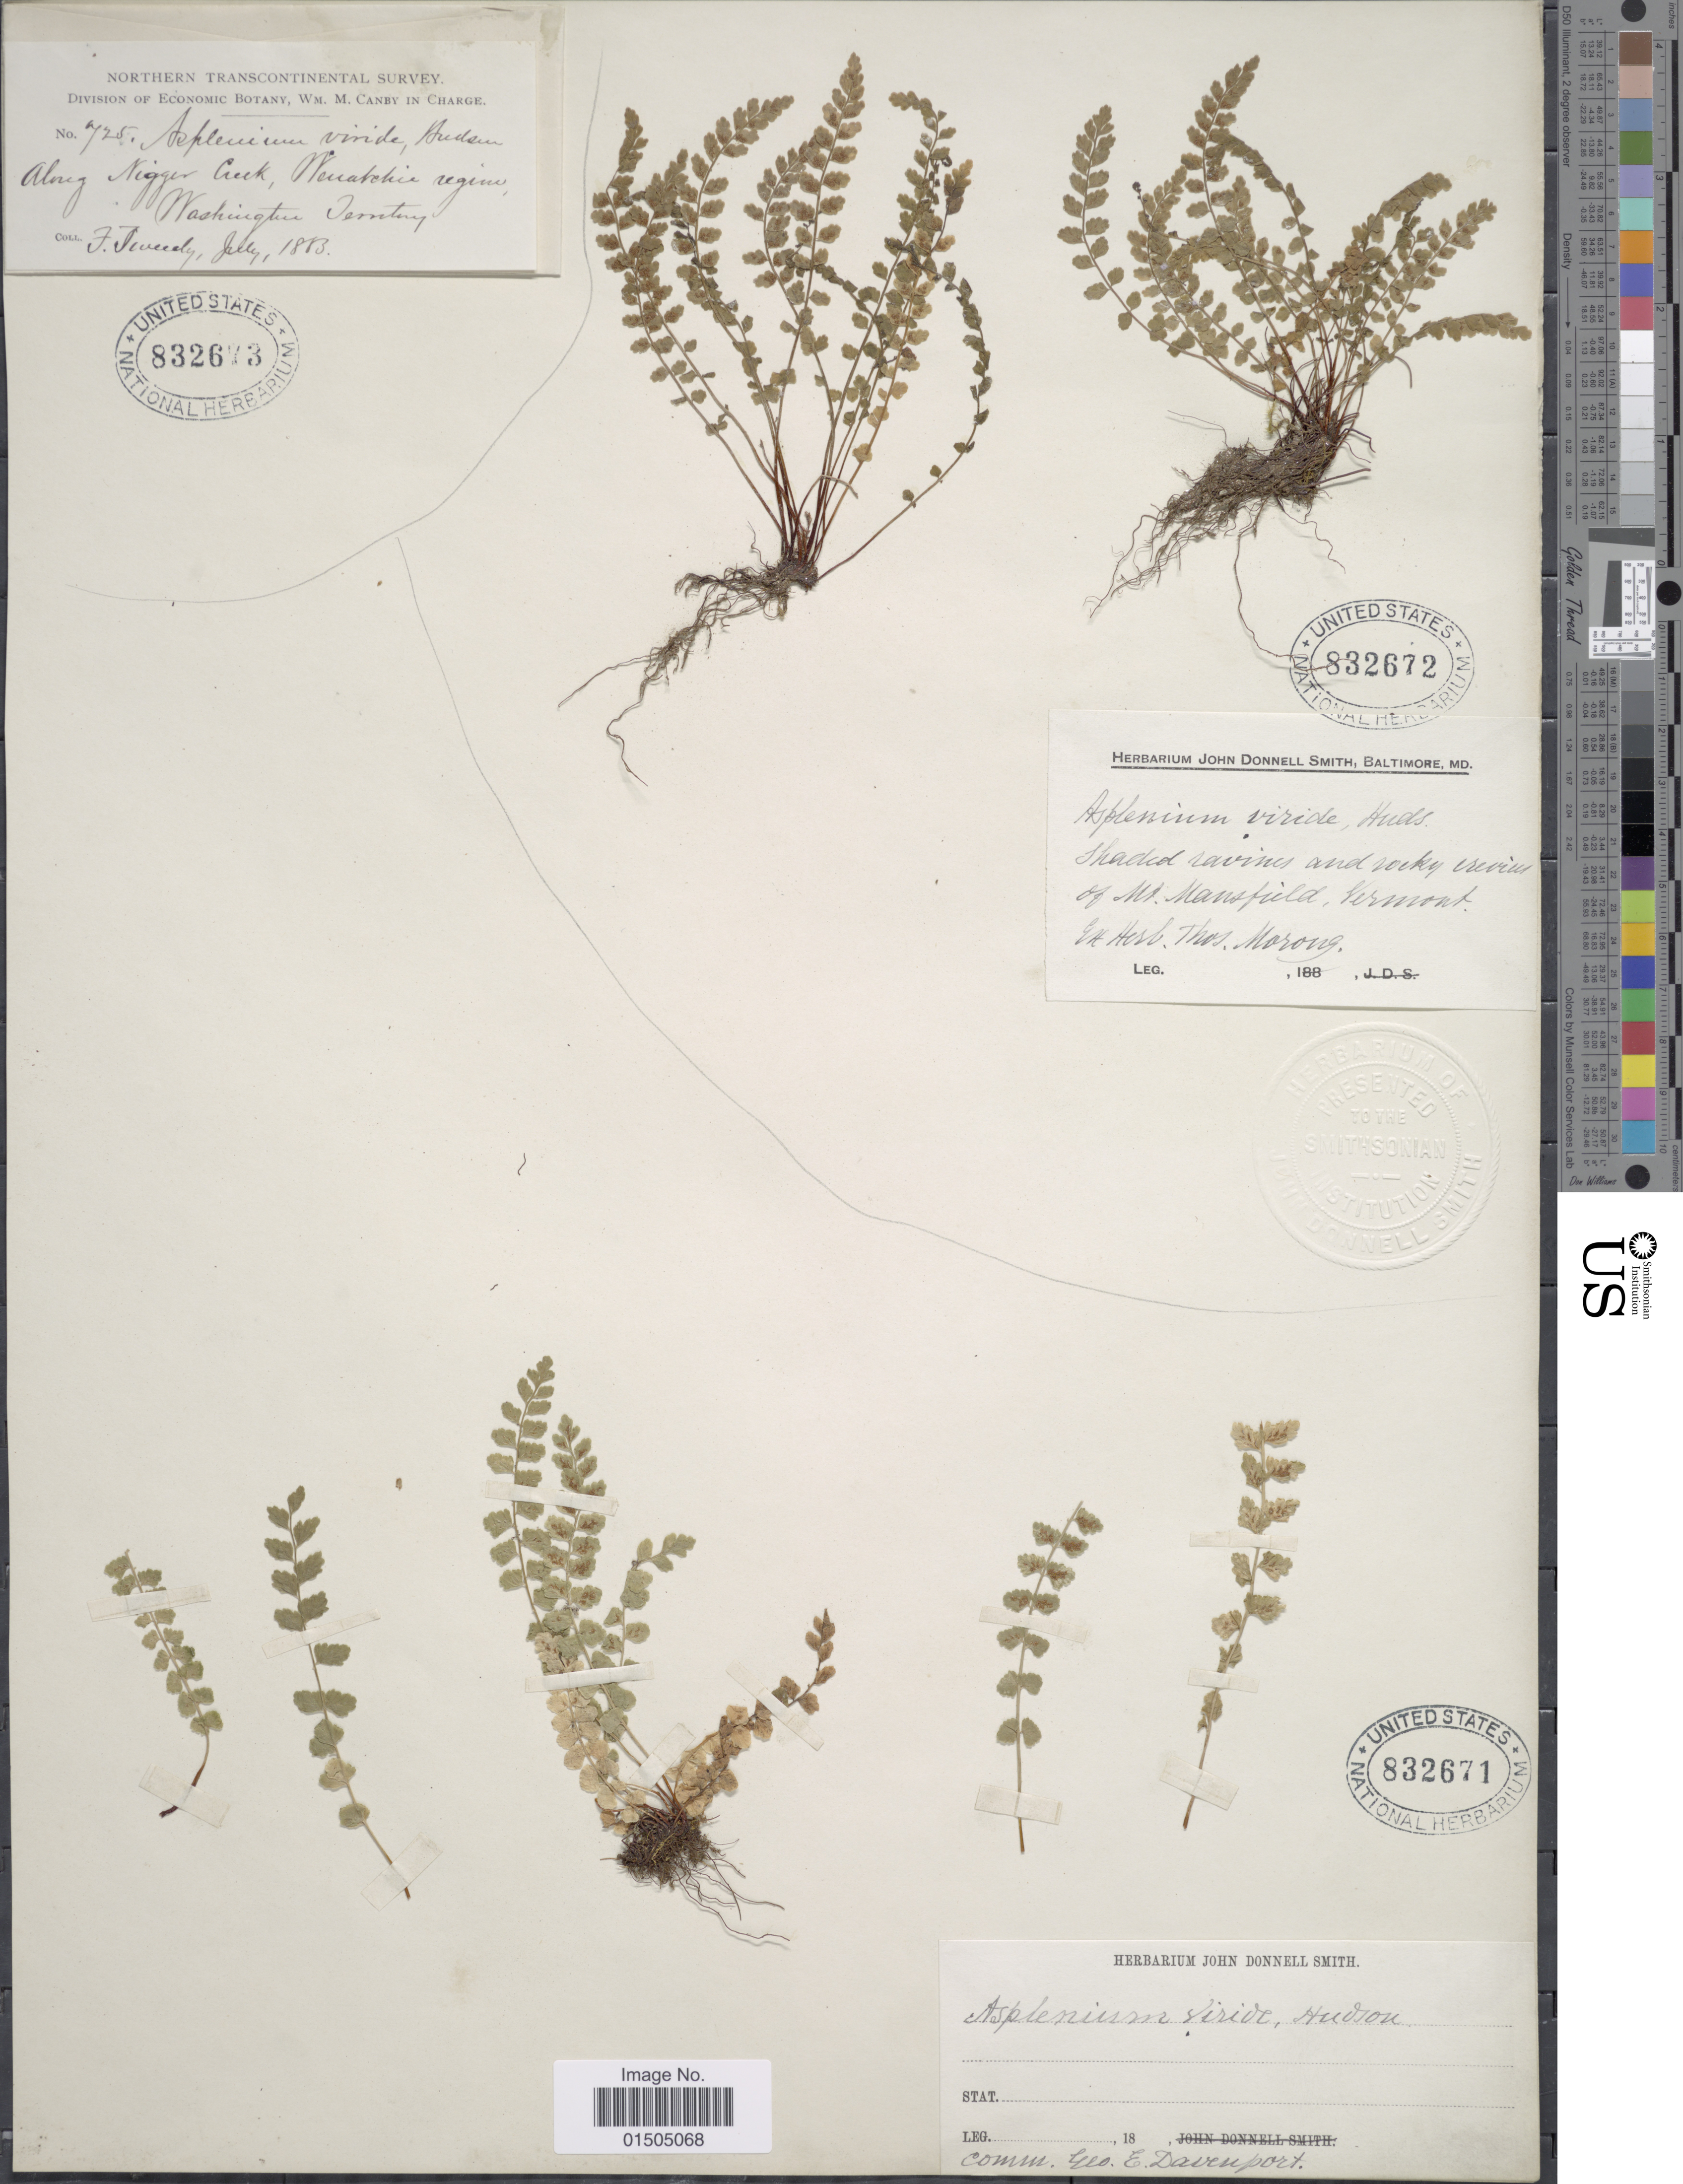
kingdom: Plantae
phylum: Tracheophyta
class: Polypodiopsida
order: Polypodiales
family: Aspleniaceae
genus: Asplenium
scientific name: Asplenium trichomanes-ramosum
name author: L.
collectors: ex Herb. T. Morong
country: United States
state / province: Vermont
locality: Shaded ravines and rocky crevices of Mt. Mansfield.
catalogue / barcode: US 832672-2